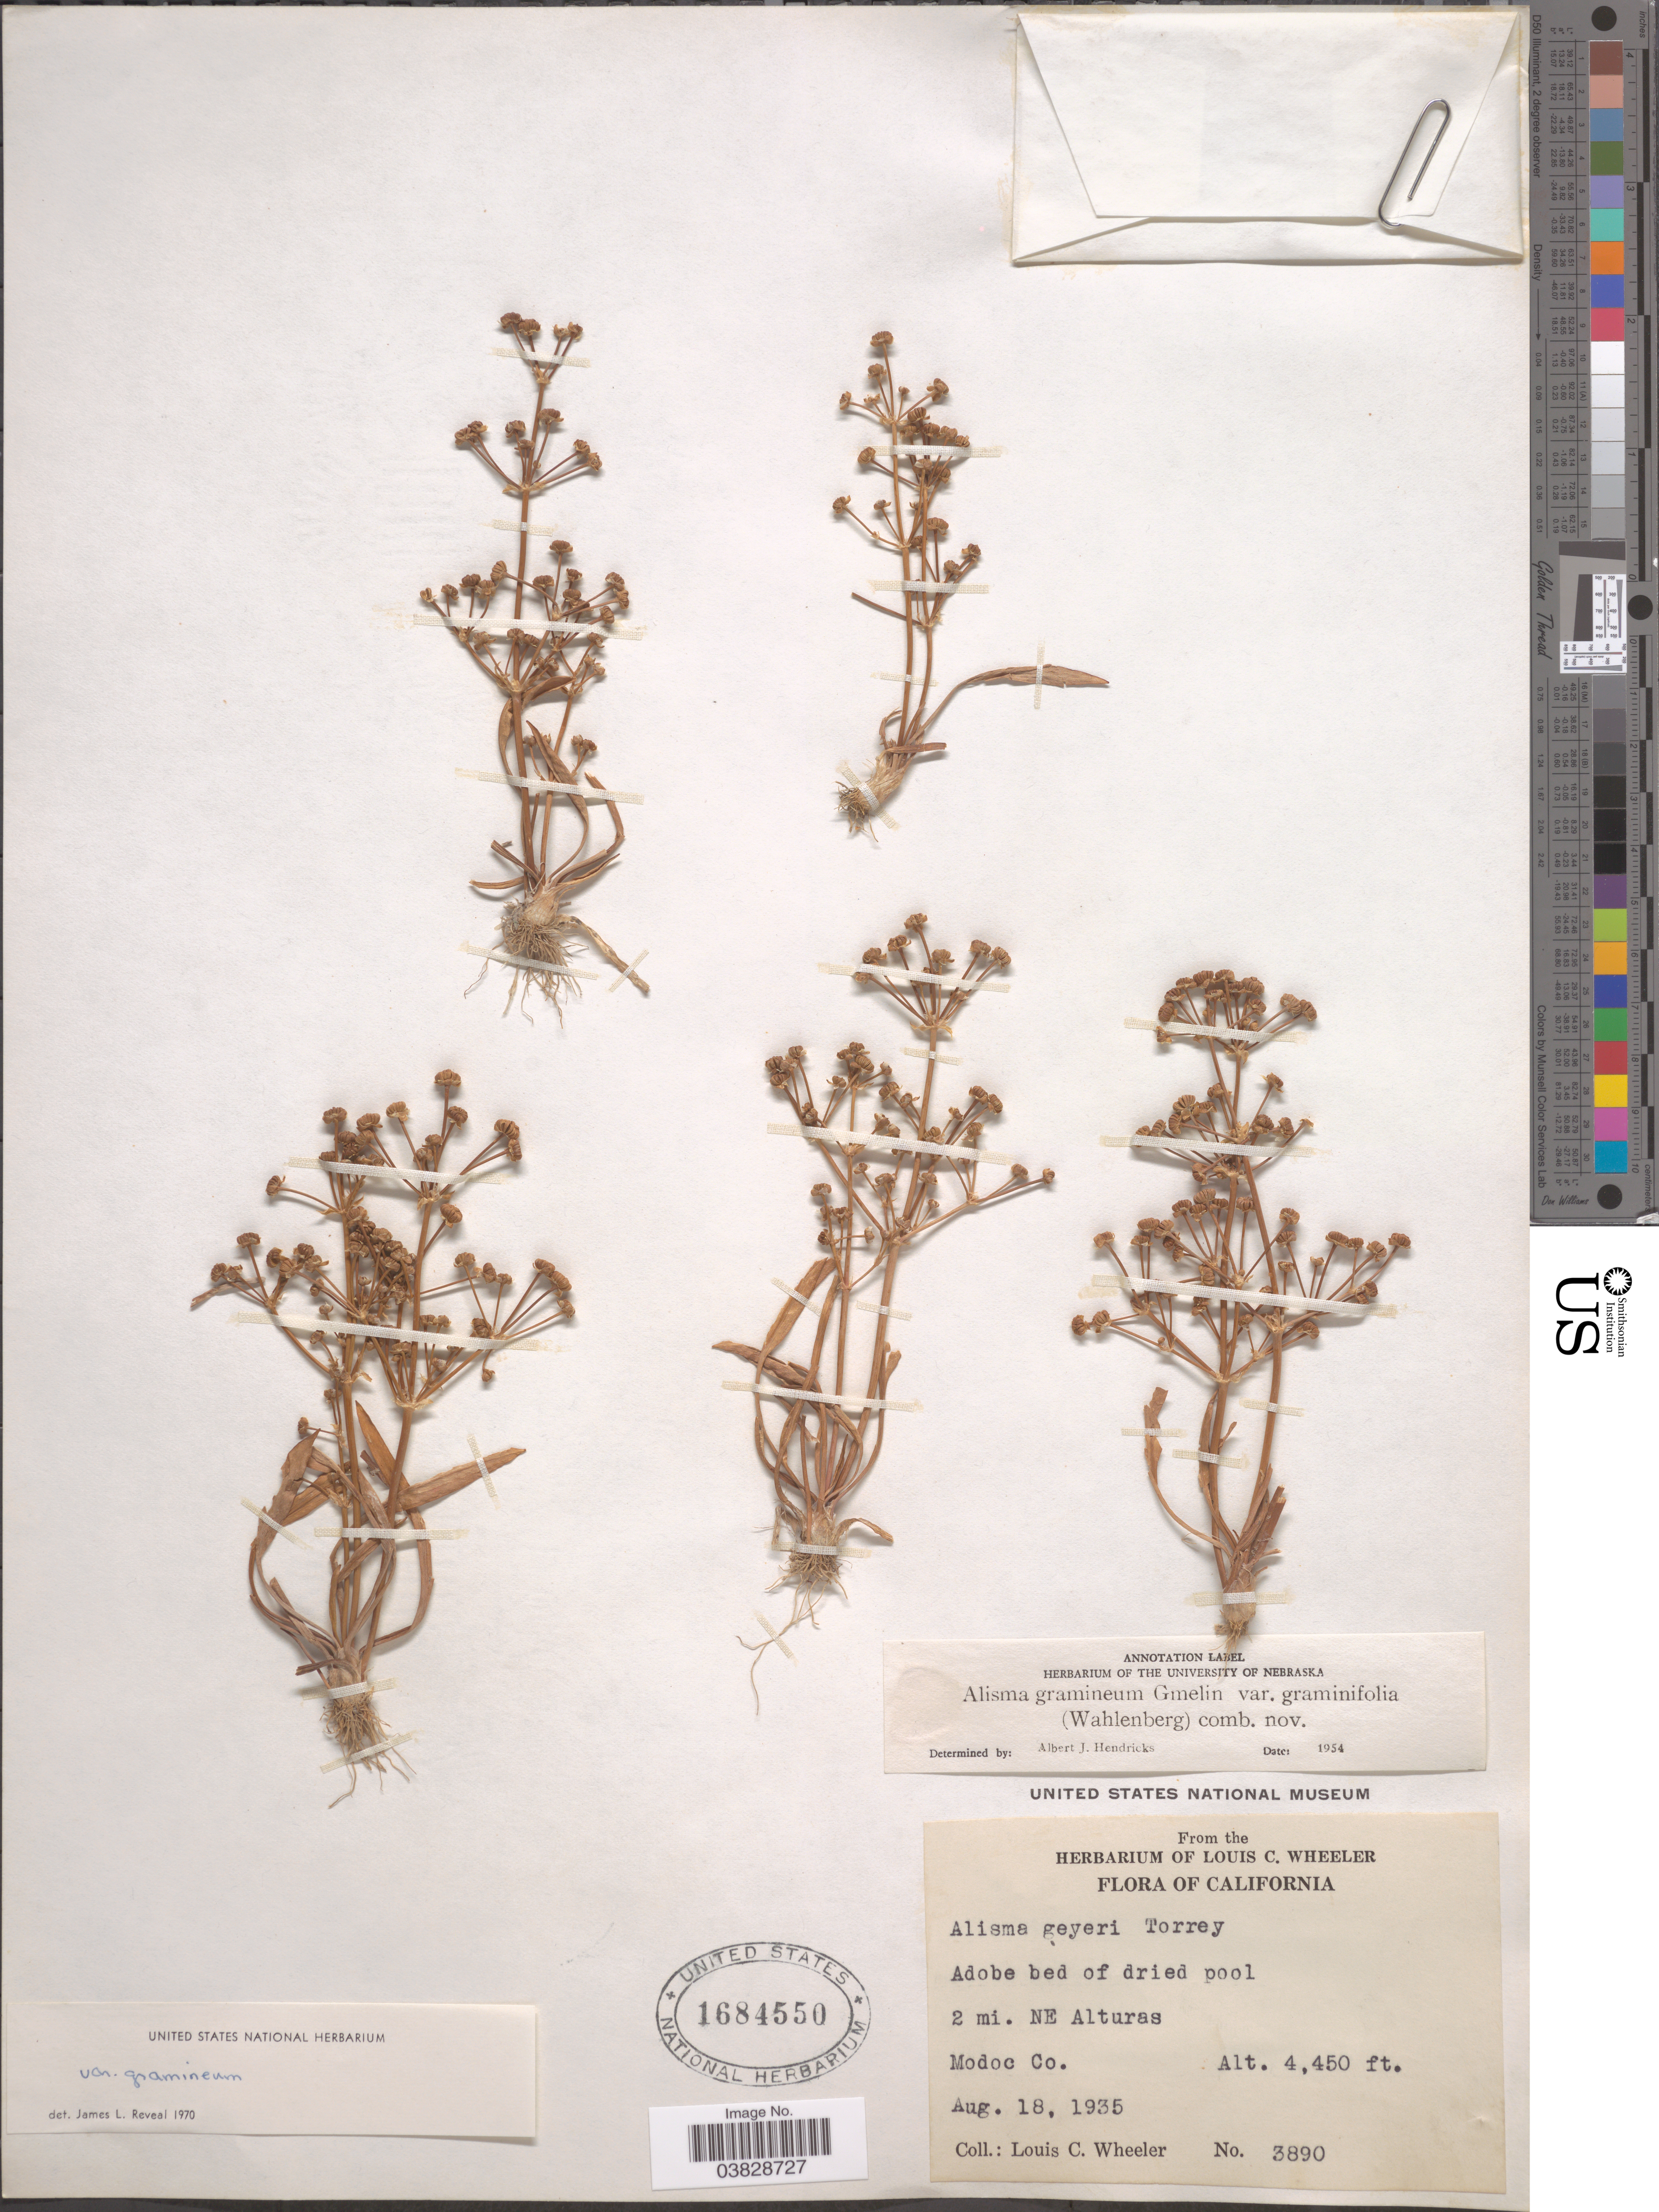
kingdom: Plantae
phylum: Tracheophyta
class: Liliopsida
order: Alismatales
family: Alismataceae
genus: Alisma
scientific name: Alisma gramineum var. graminifolia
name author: (Wahlenb.) A.J.Hendricks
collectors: L. C. Wheeler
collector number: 3890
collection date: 1935-08-18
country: United States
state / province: California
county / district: Modoc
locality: Adobe bed of dried pool 2 mi. NE Alturas. Modoc Co.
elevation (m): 1356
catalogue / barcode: US 1684550